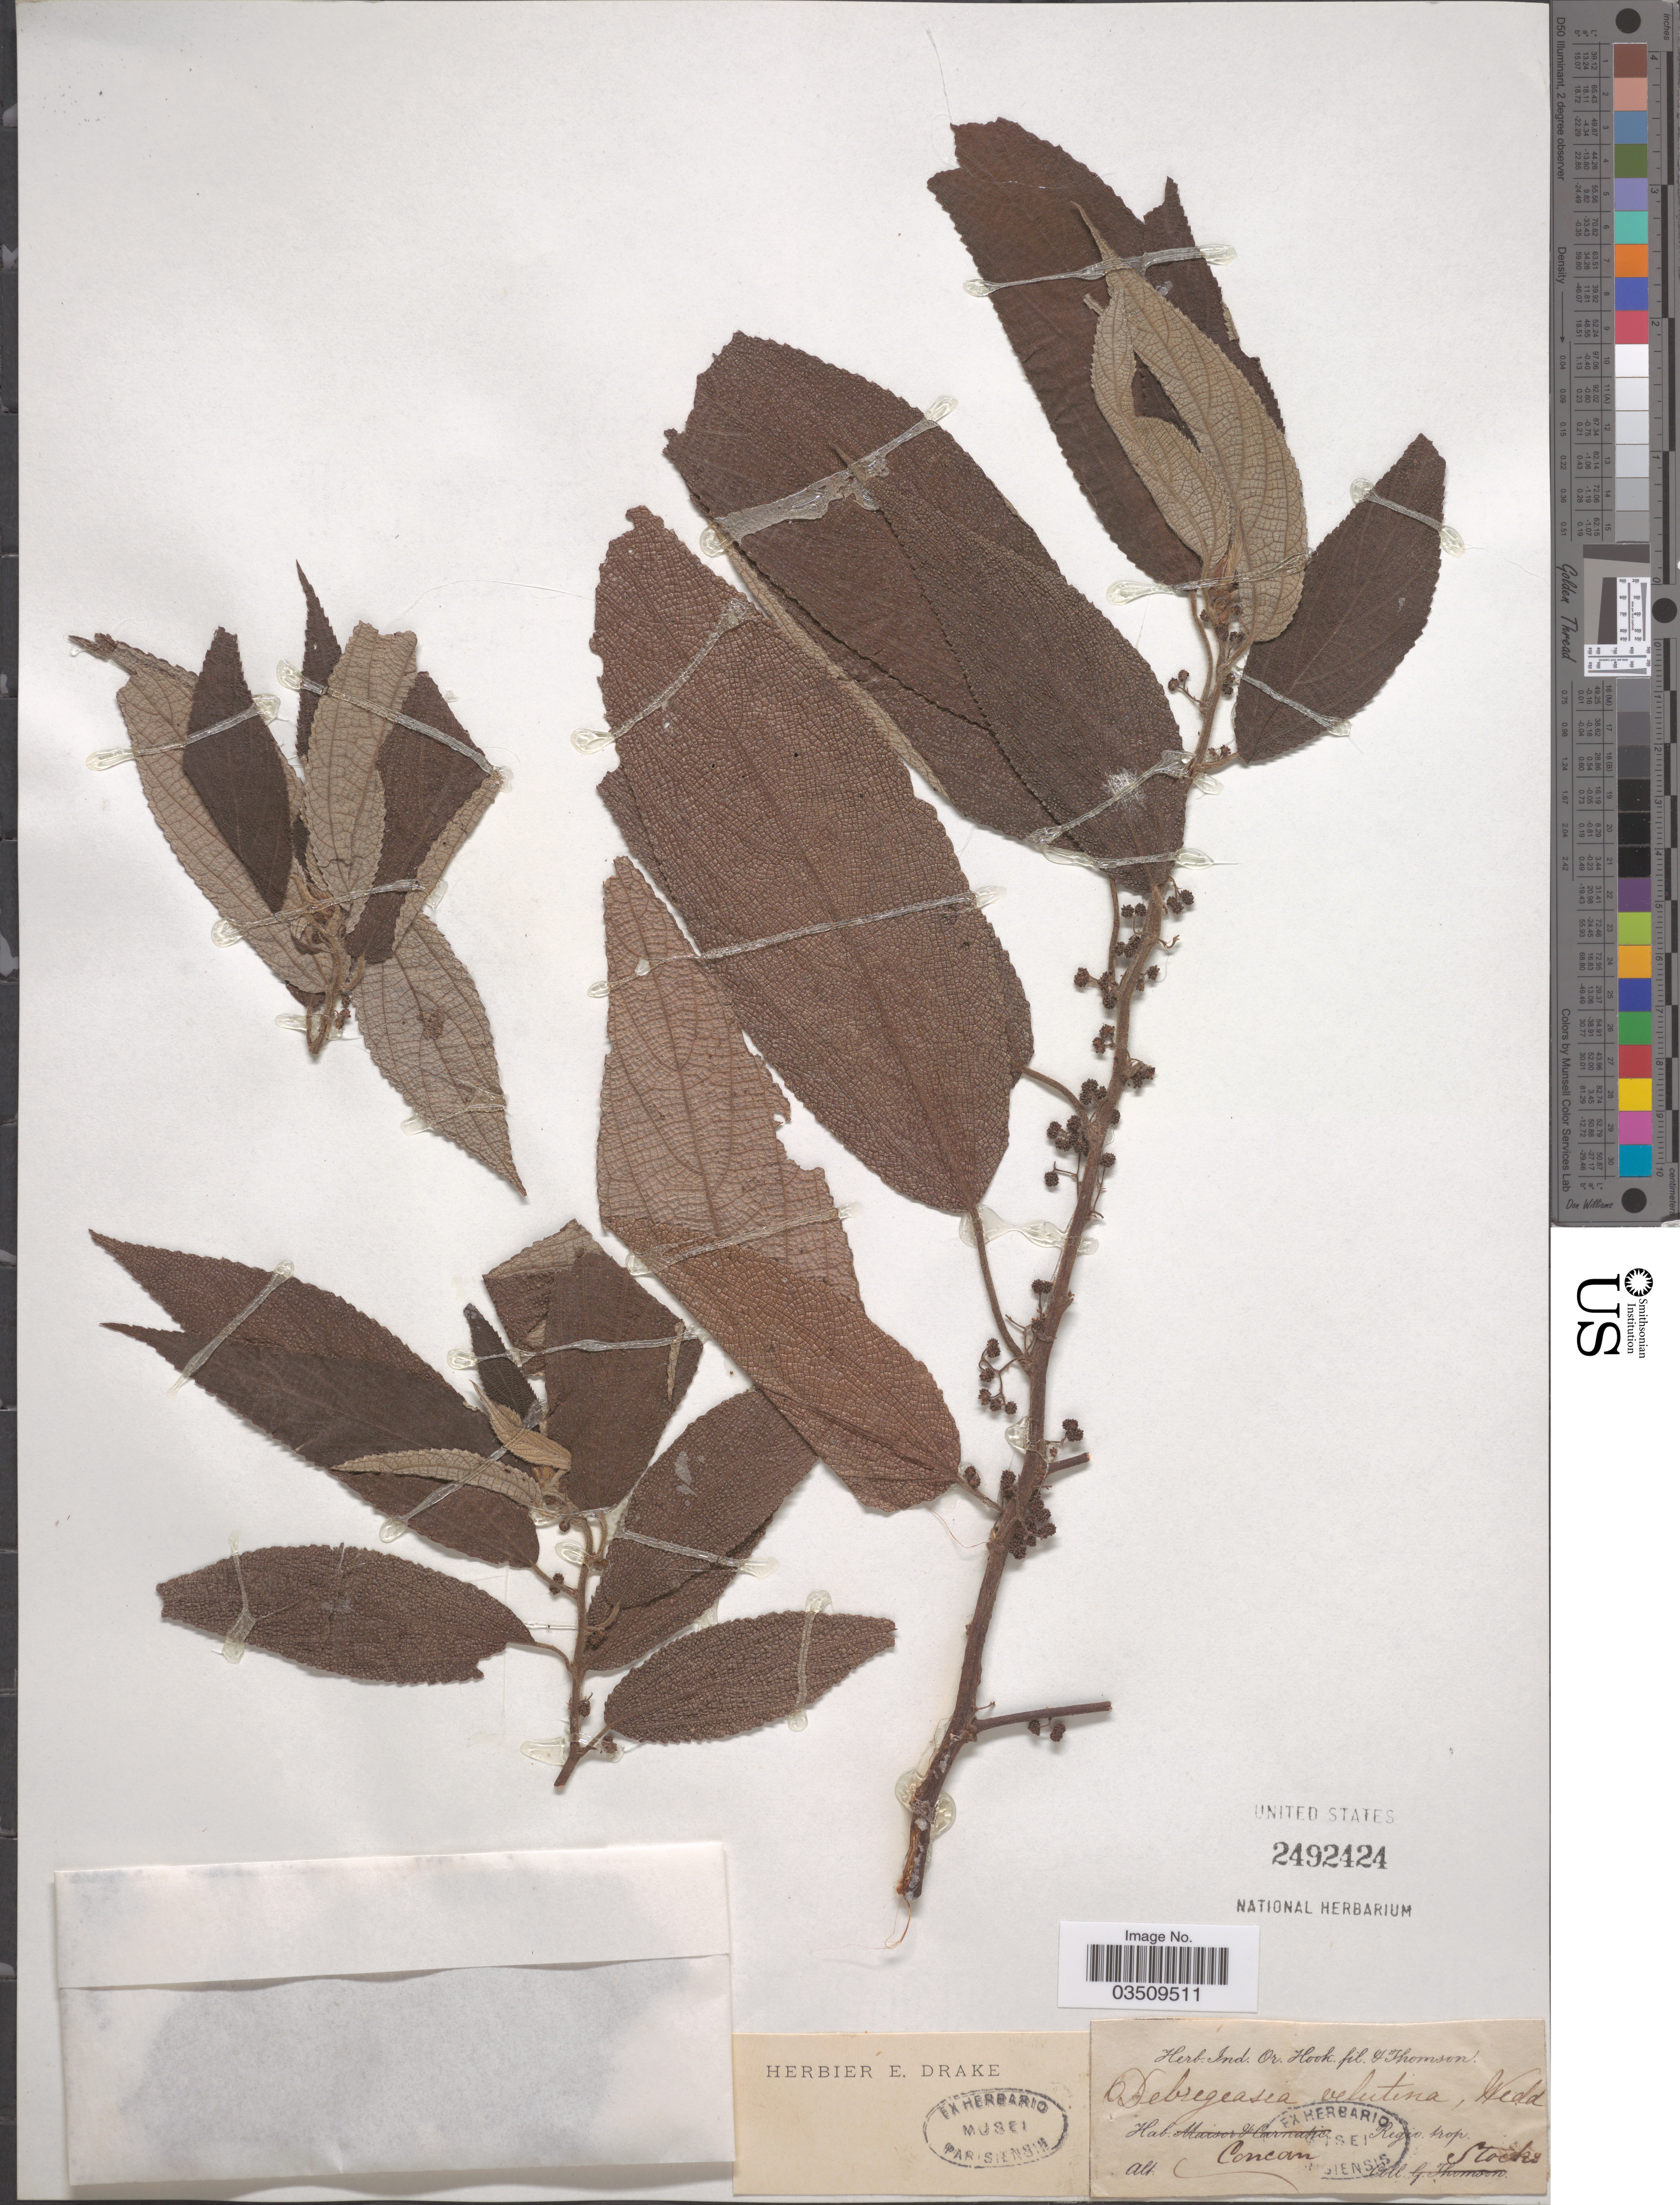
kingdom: Plantae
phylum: Tracheophyta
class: Magnoliopsida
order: Rosales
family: Urticaceae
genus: Debregeasia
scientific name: Debregeasia velutina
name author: Gaudich.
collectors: Stocks, --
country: India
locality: Concan, Regio. trop.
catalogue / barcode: US 2492424